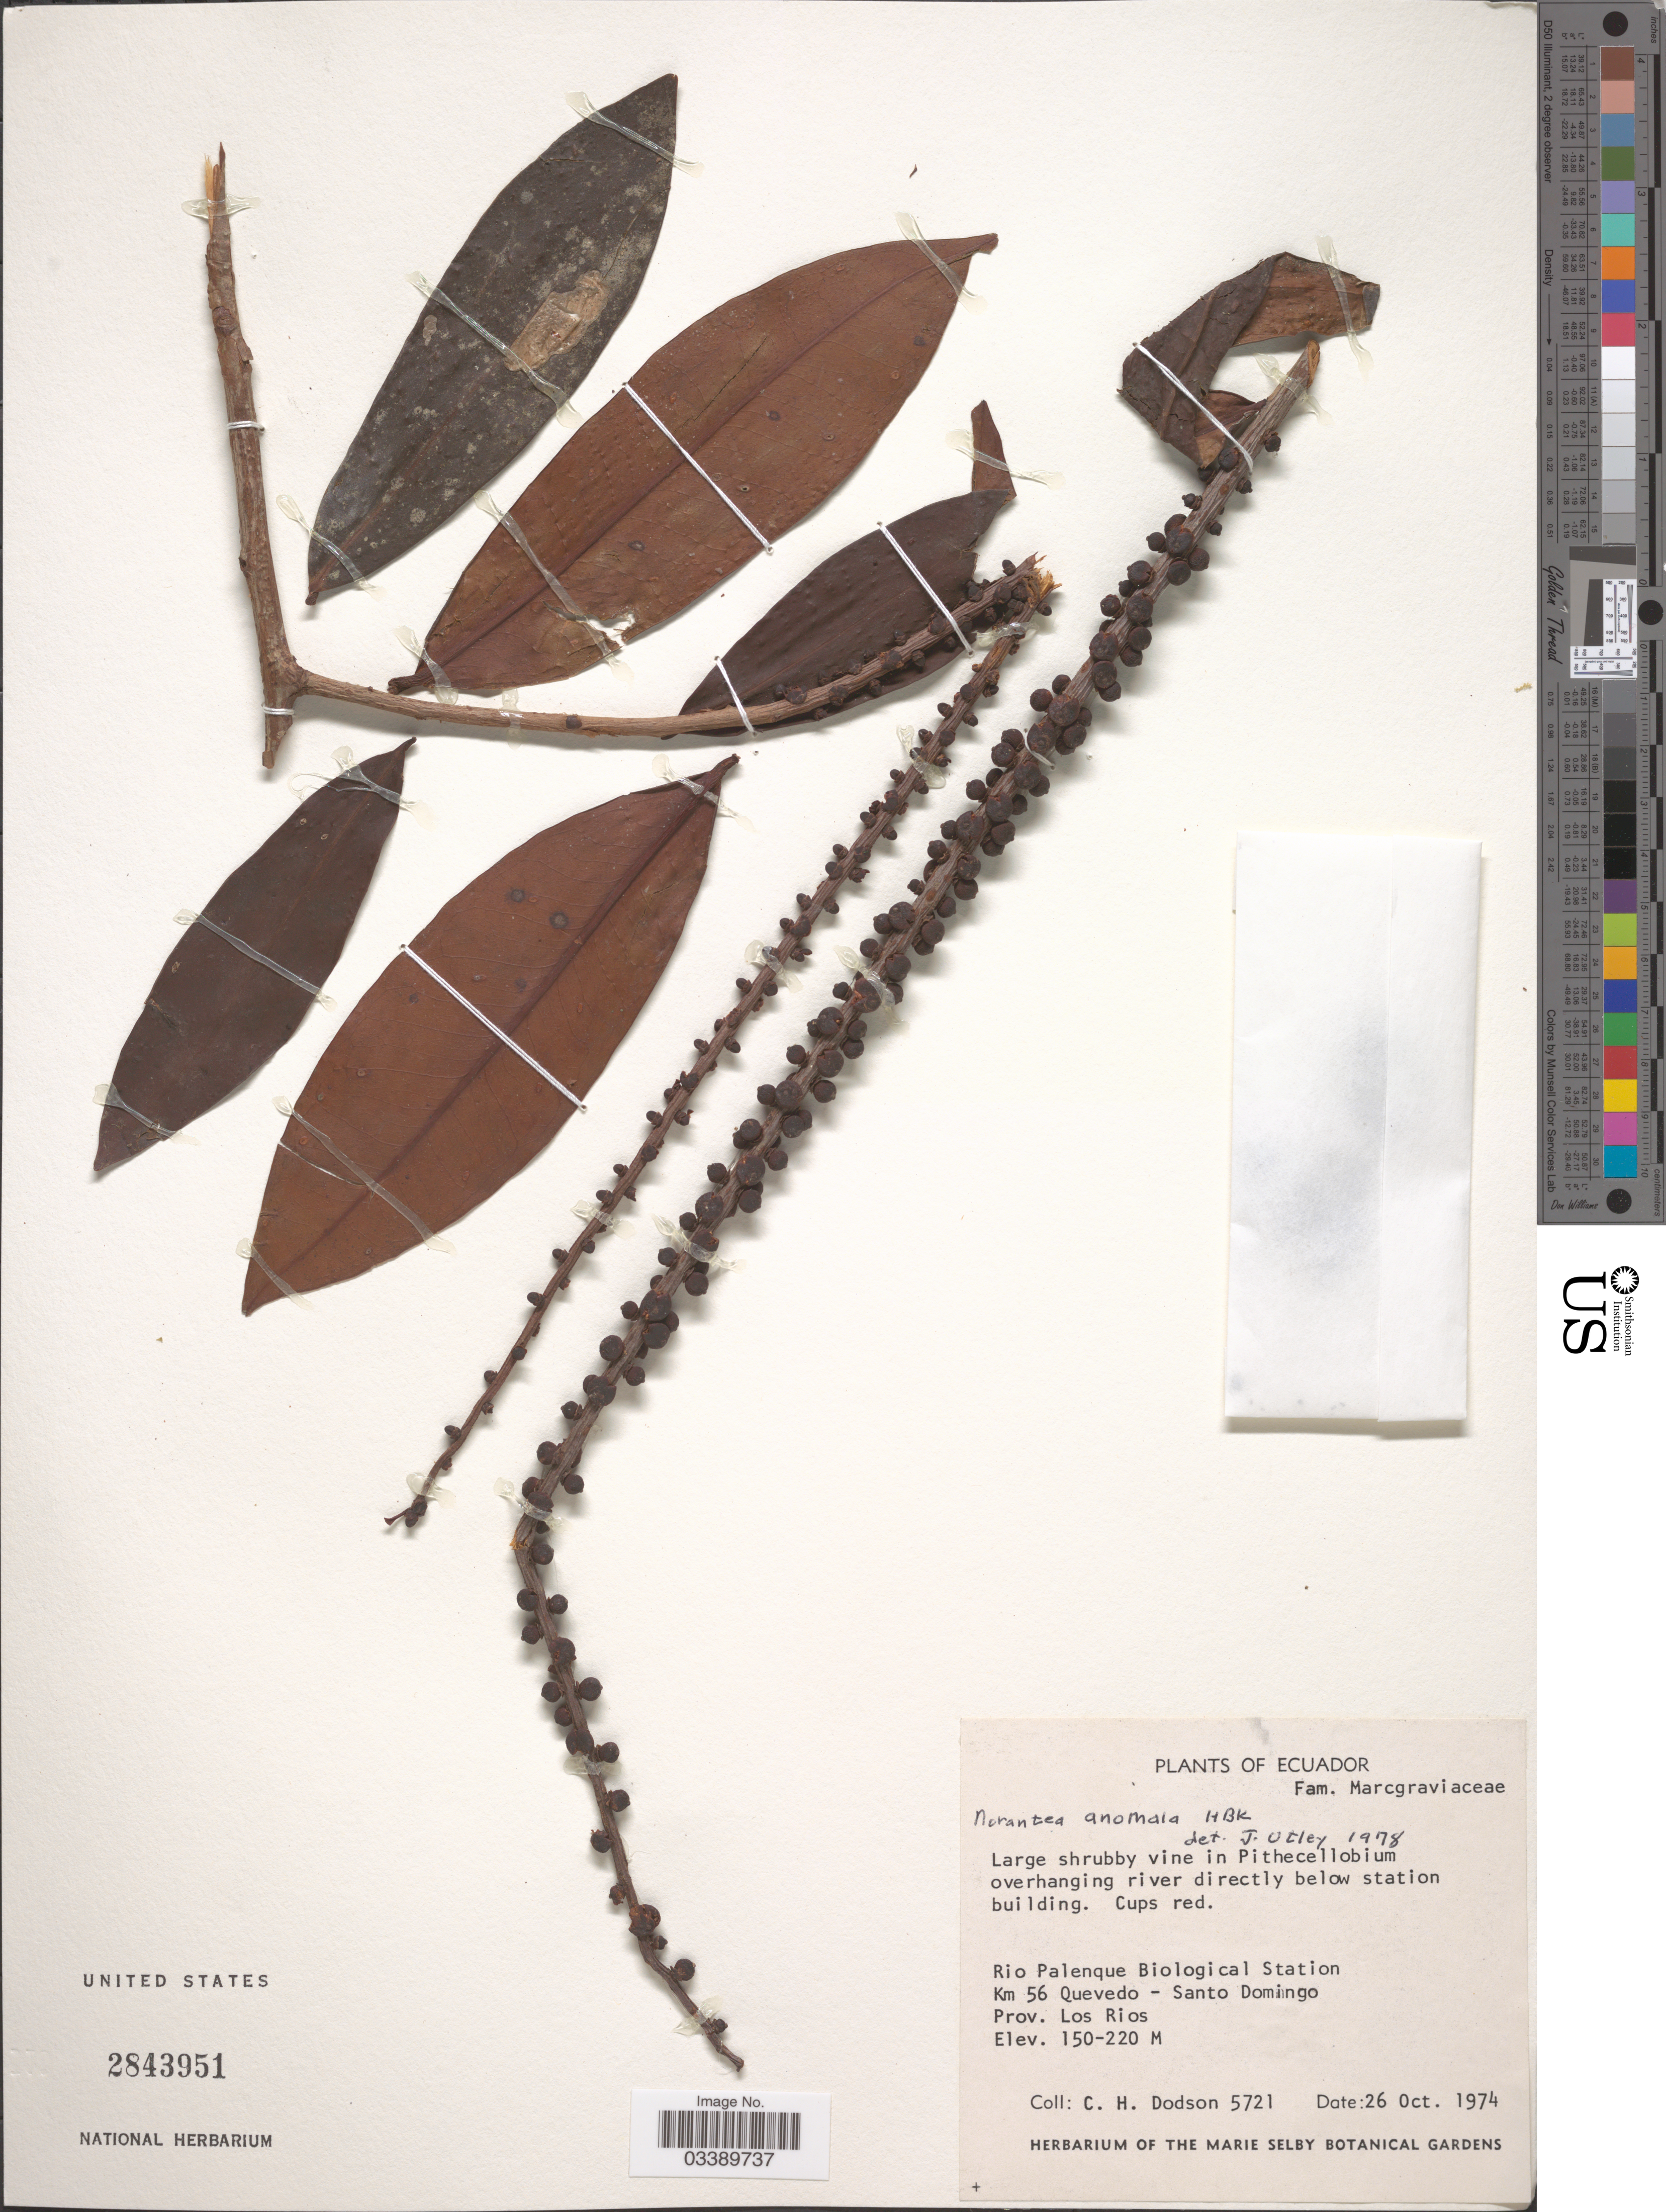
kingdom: Plantae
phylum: Tracheophyta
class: Magnoliopsida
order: Ericales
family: Marcgraviaceae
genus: Sarcopera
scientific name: Sarcopera anomala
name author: (Kunth) Bedell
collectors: C. H. Dodson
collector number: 5721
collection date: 1974-10-26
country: Ecuador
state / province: Los Ríos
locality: Rio Palenque Biological Station. Km 56 Quevedo - Santo Domingo.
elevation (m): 150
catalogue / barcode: US 2843951